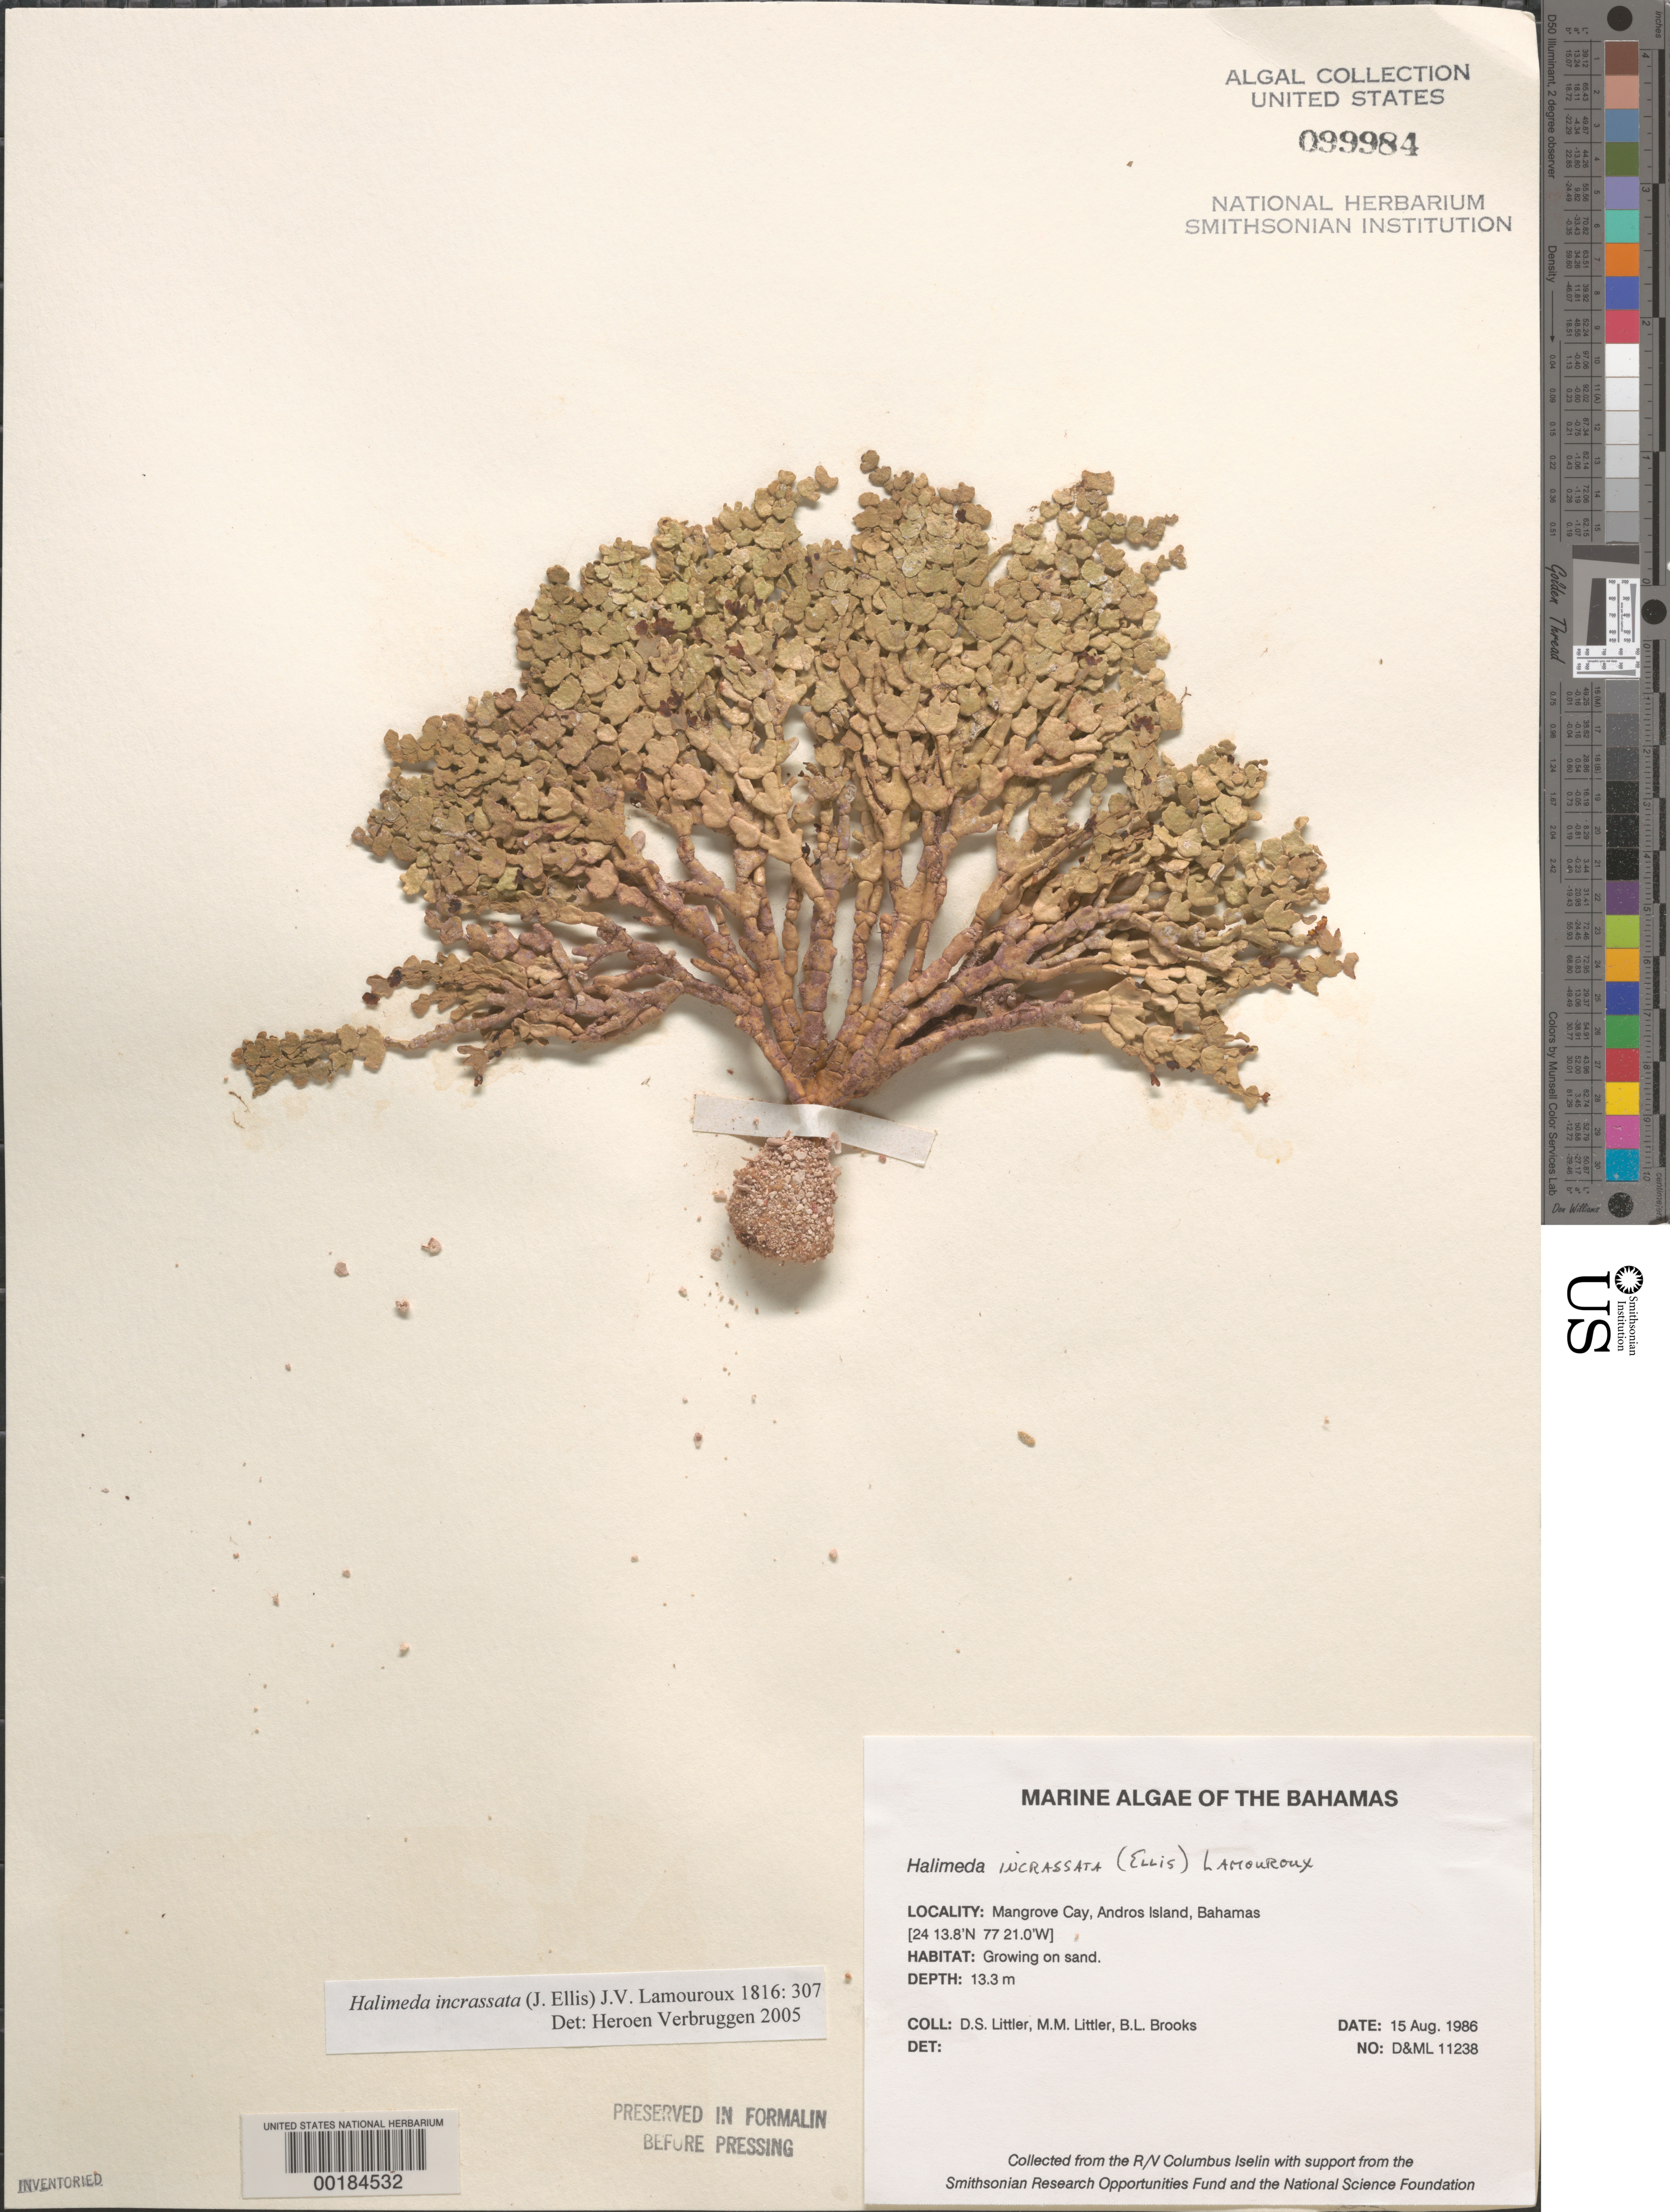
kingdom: Plantae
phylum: Chlorophyta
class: Ulvophyceae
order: Bryopsidales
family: Halimedaceae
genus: Halimeda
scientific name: Halimeda incrassata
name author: (J. Ellis) J.V.Lamouroux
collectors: D. S. Littler, M. M. Littler & B. Brooks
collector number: D&ML 11238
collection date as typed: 15 Aug 1986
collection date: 1986-08-15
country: Bahamas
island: Mangrove Cay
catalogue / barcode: US 99984